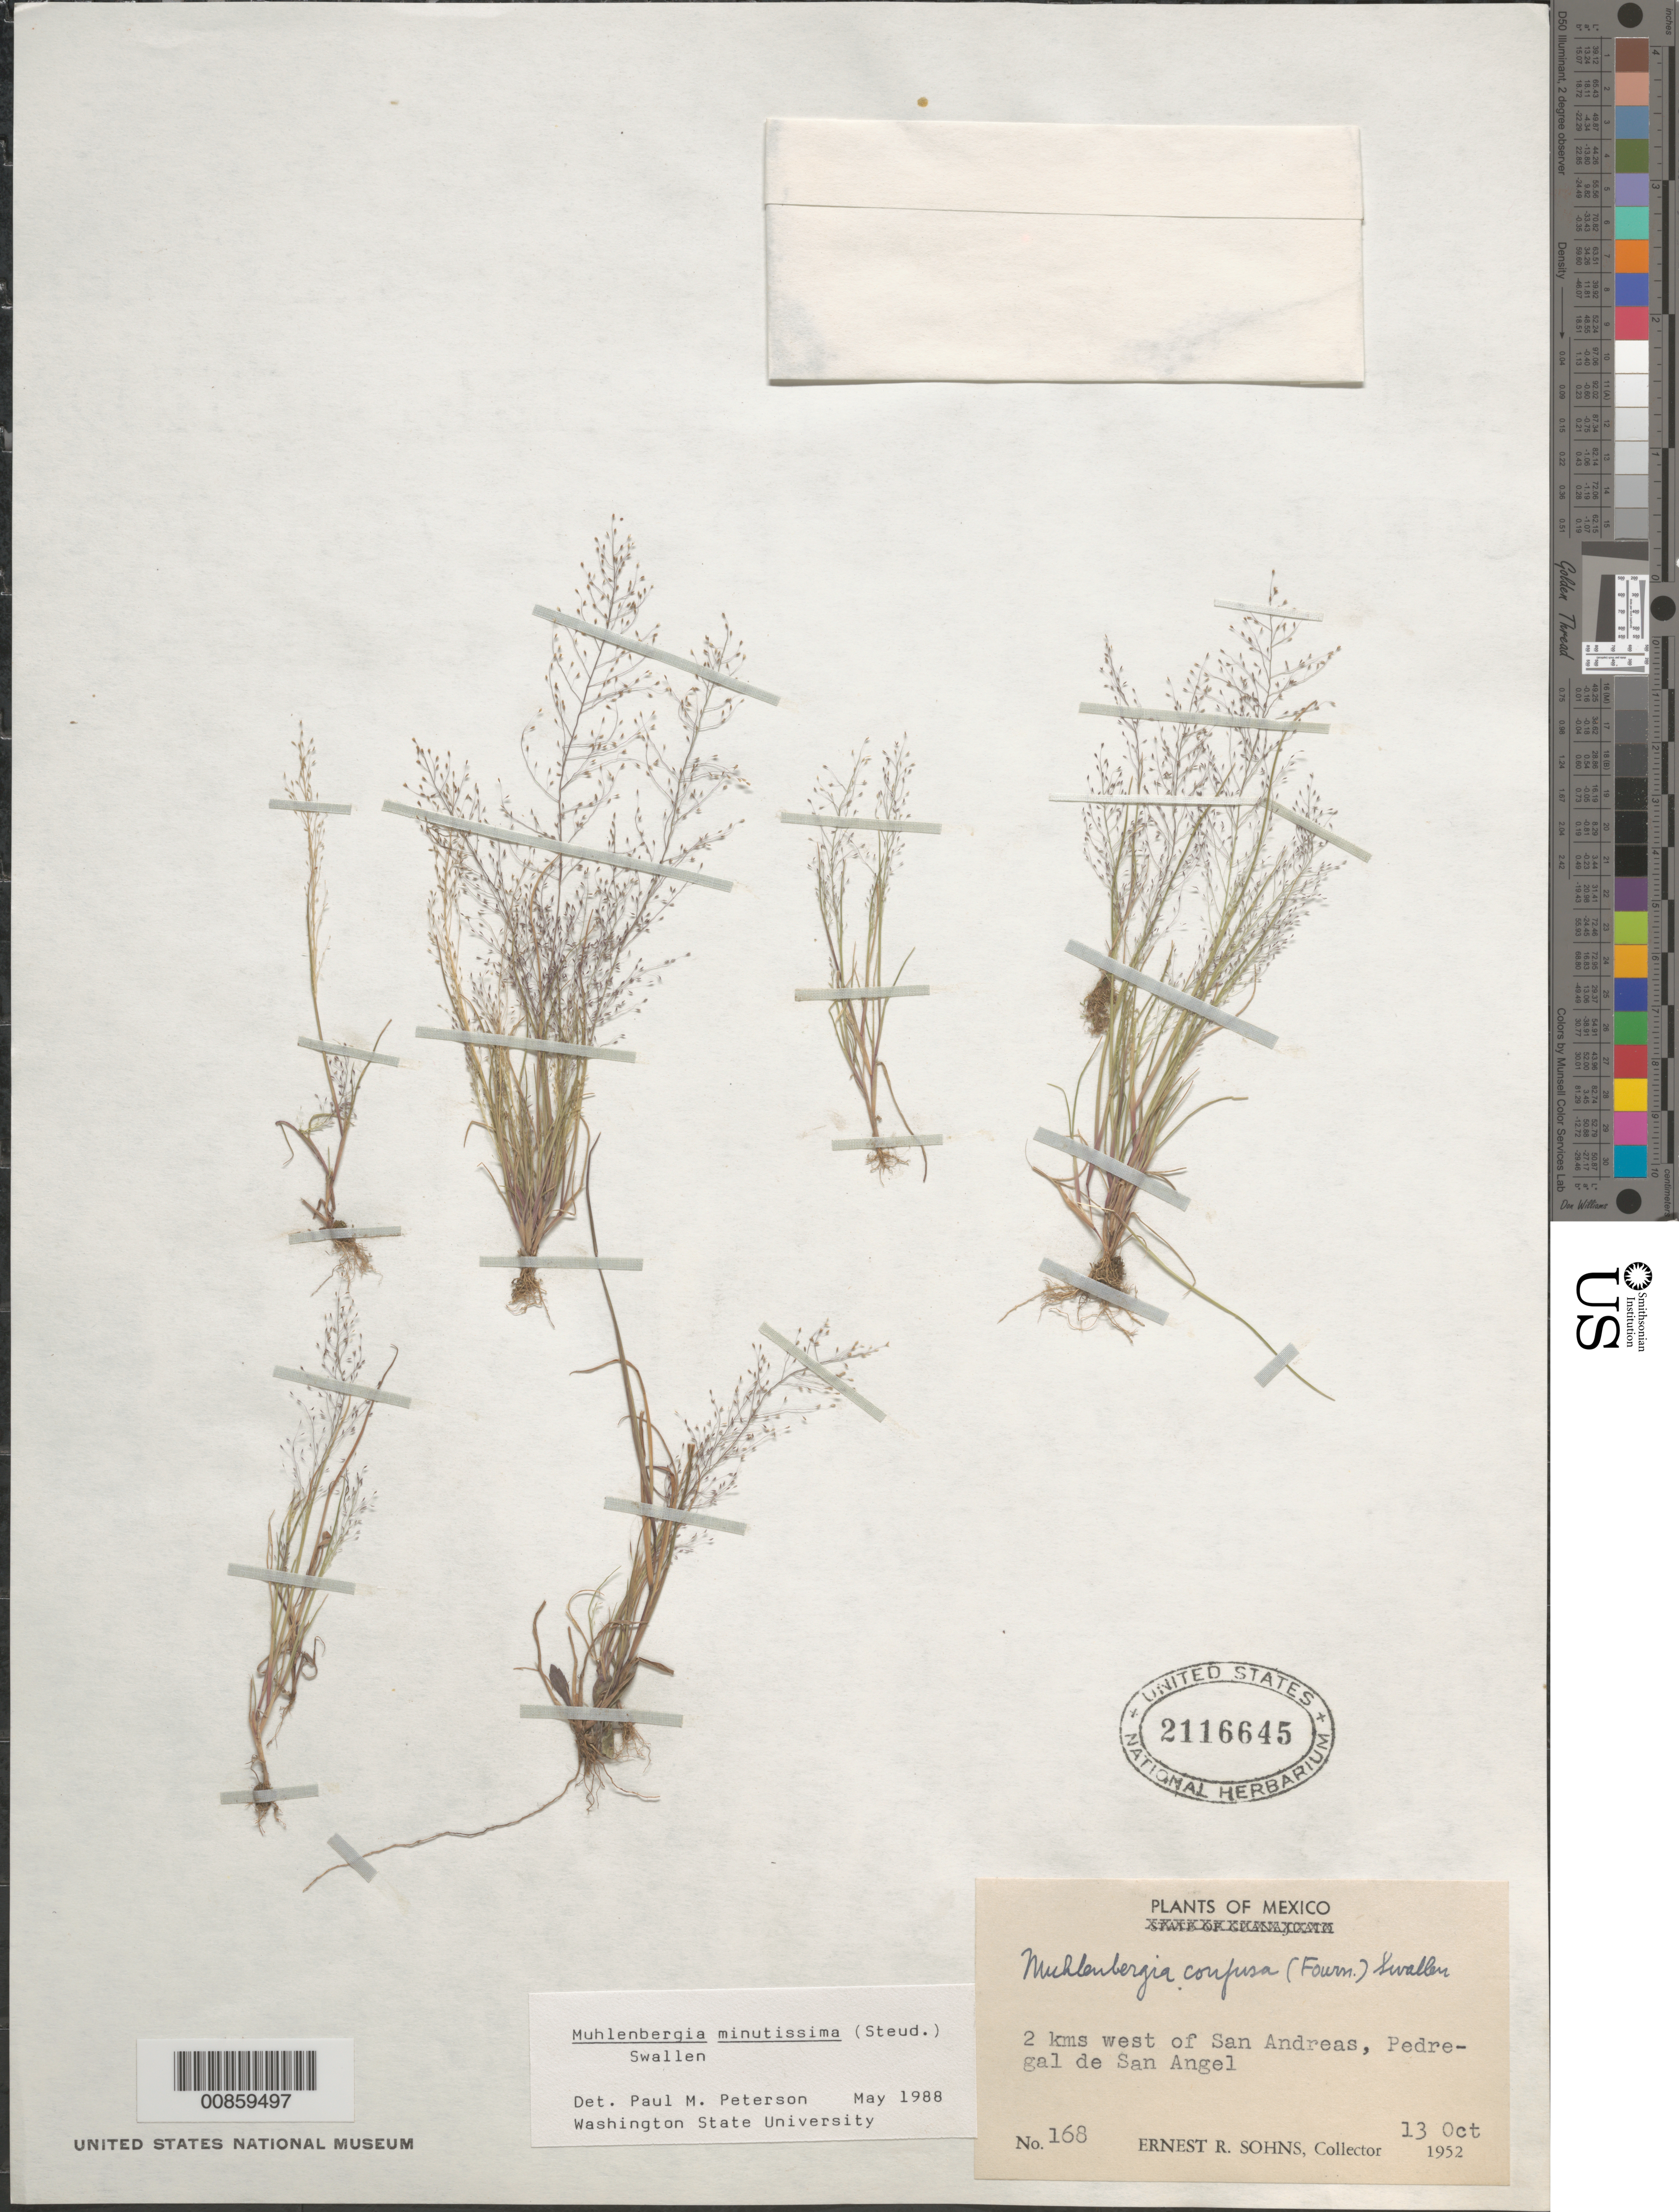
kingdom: Plantae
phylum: Tracheophyta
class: Liliopsida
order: Poales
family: Poaceae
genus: Muhlenbergia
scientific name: Muhlenbergia minutissima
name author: (Steud.) Swallen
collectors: E. Matuda & E. R. Sohns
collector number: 168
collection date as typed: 13 Oct 1952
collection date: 1952-10-13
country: Mexico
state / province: Distrito Federal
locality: Ca 5 km W of San Andrés, Pedregal de San Angel, Delegación Tlalpan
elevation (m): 2300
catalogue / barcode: US 2116645